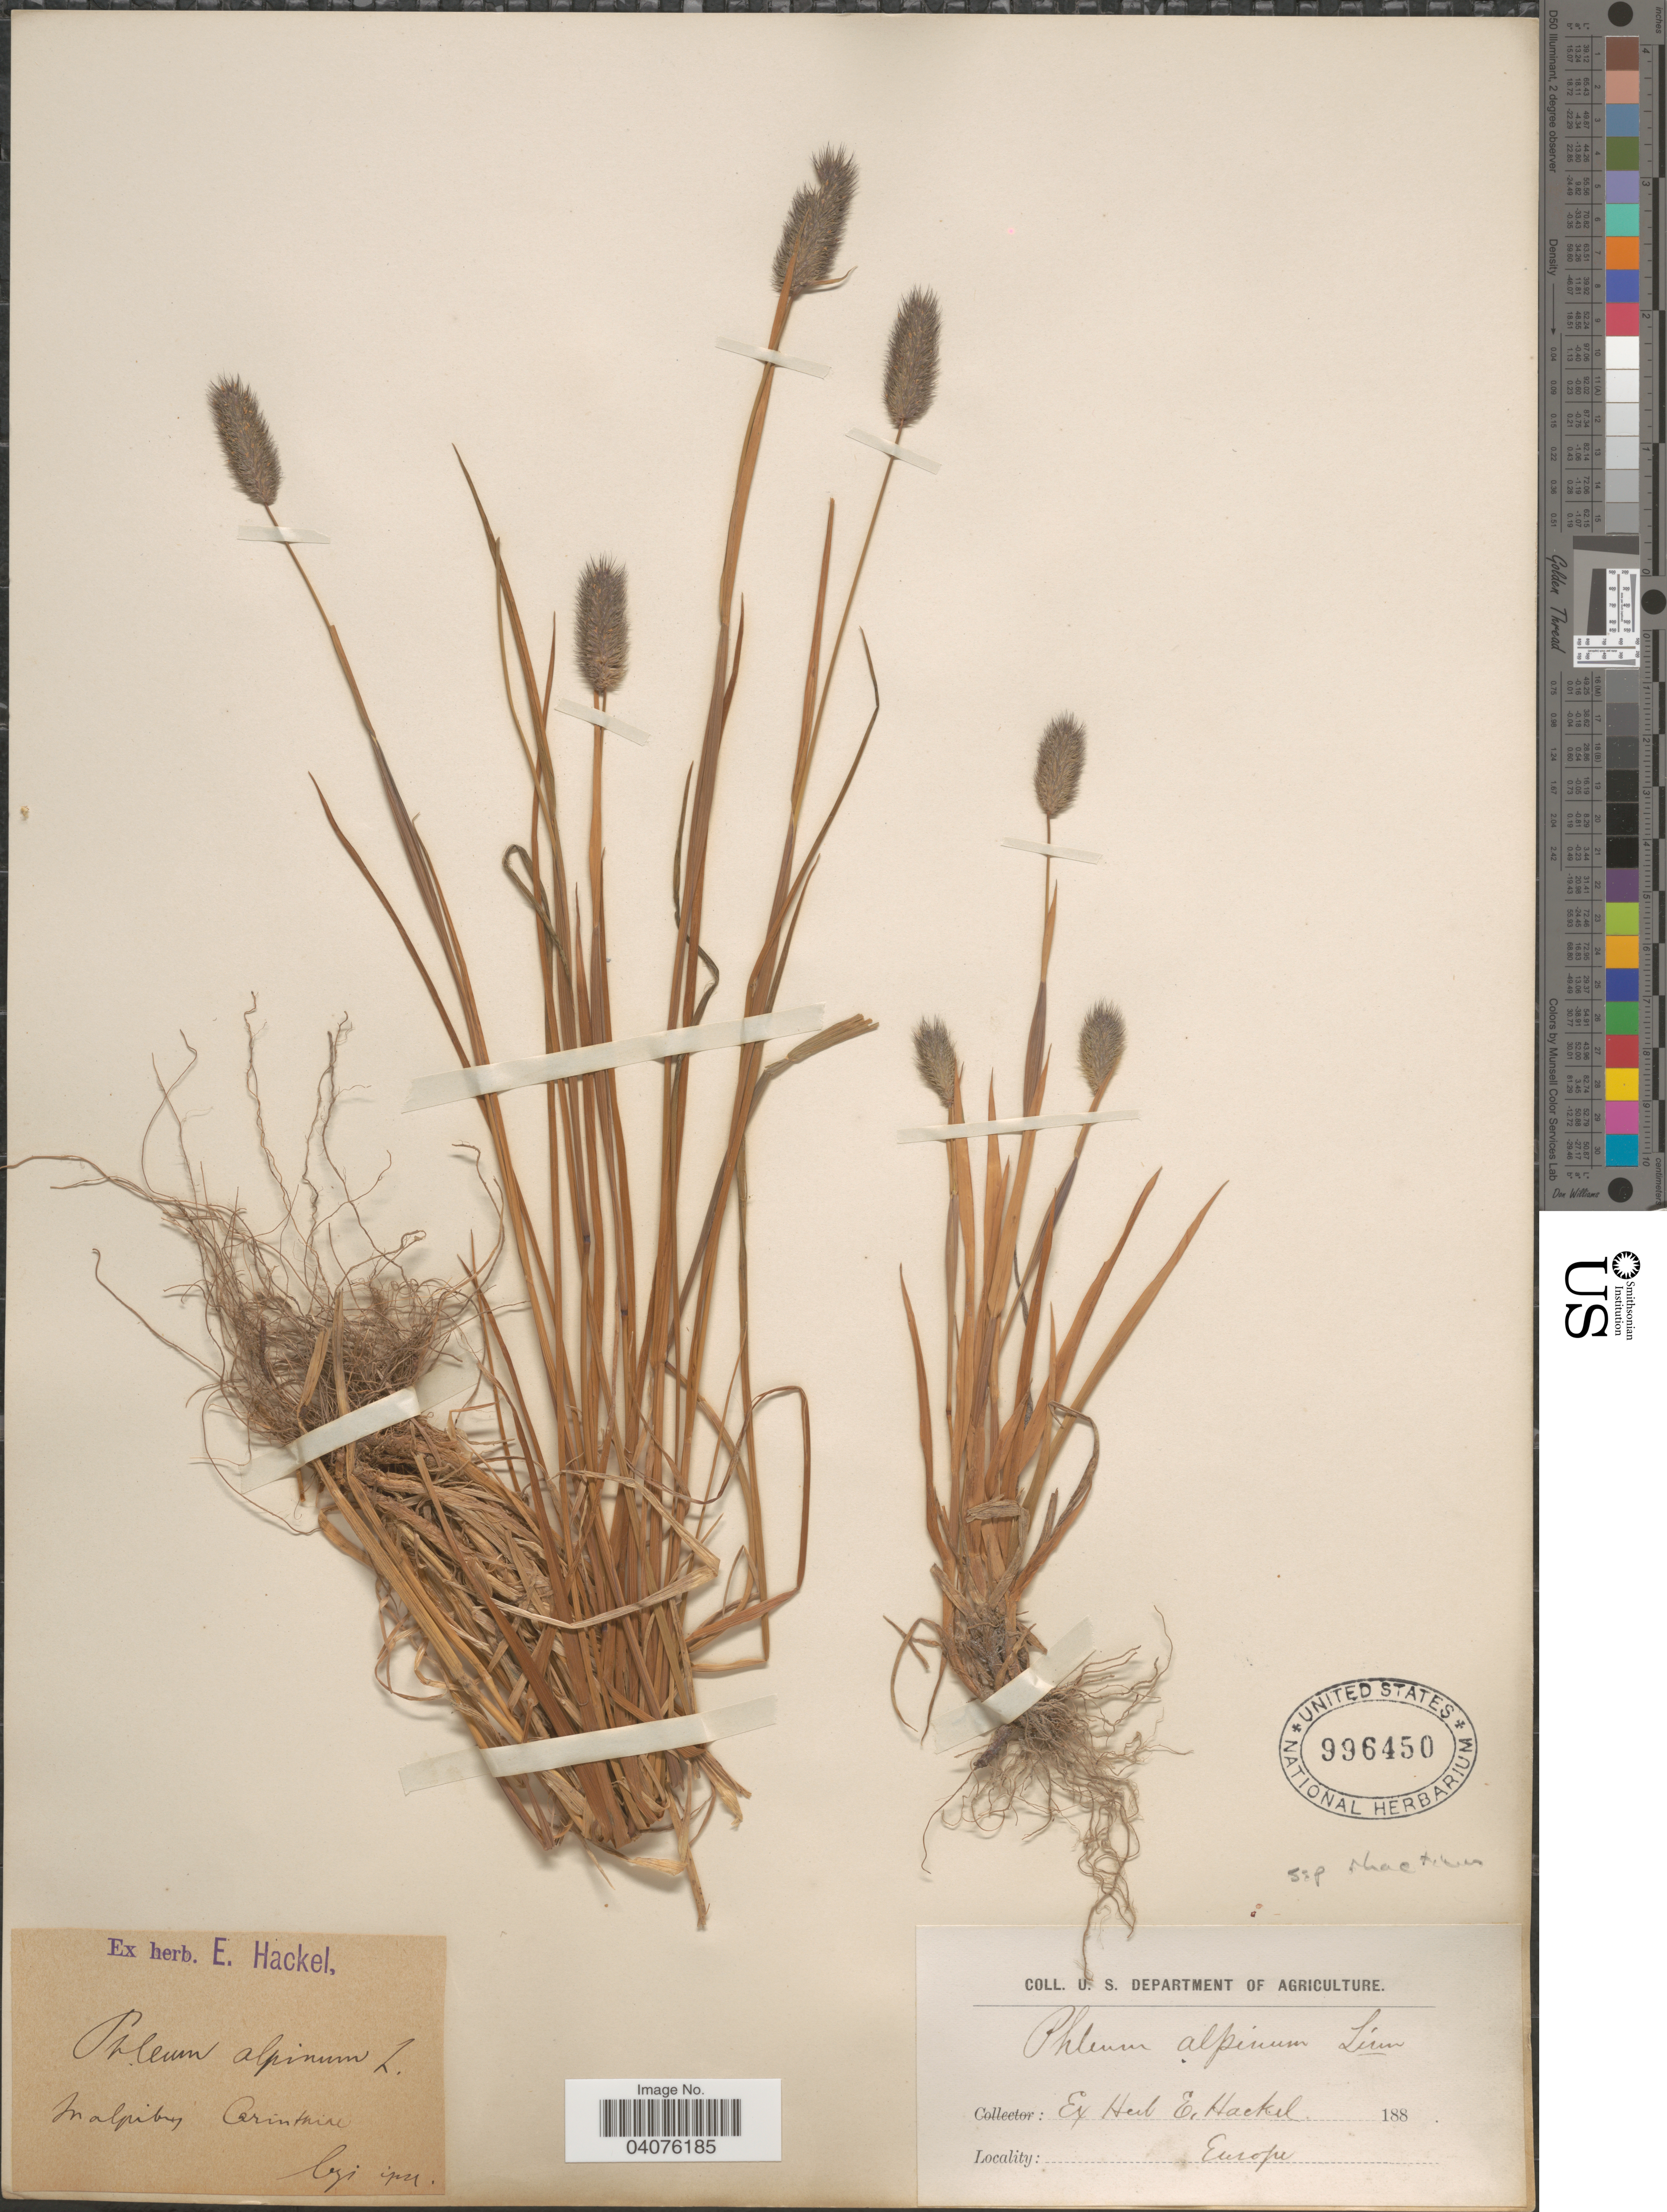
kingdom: Plantae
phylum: Tracheophyta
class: Liliopsida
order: Poales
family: Poaceae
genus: Phleum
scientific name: Phleum alpinum subsp. rhaeticum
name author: Humphries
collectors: E. Hackel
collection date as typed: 188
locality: In alpibus Carinthiae. Europe.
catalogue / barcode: US 996450